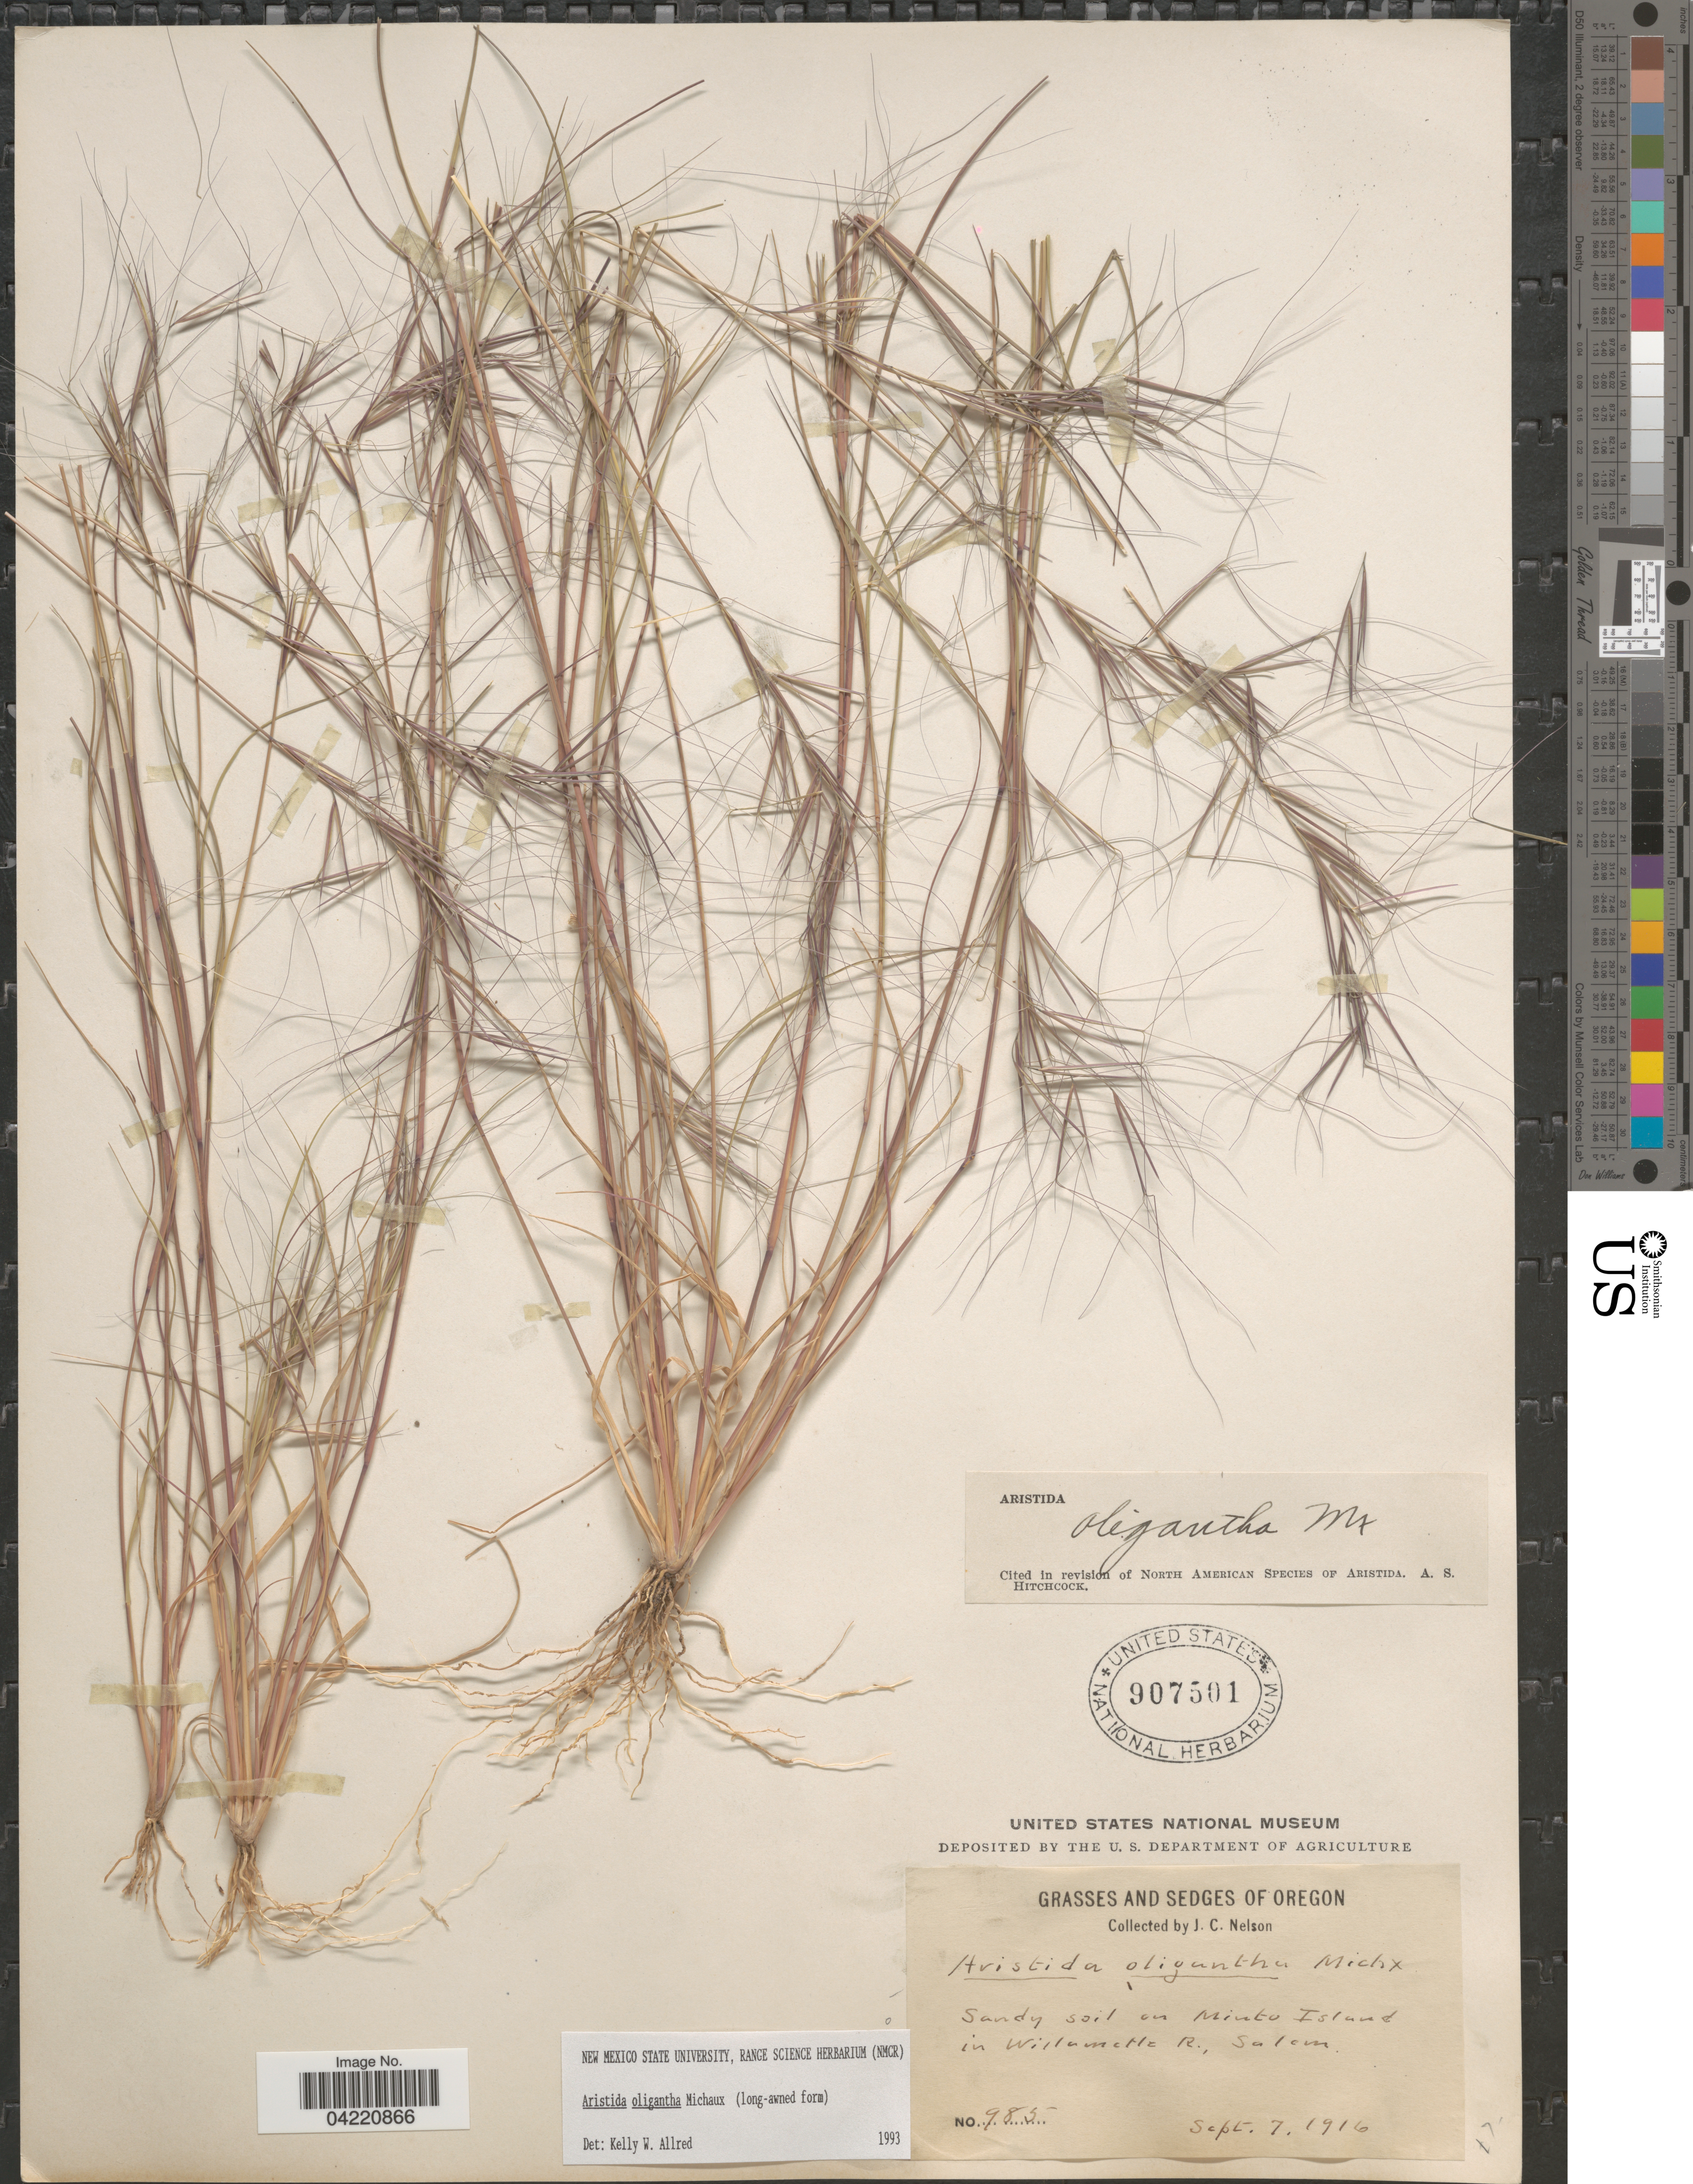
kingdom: Plantae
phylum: Tracheophyta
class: Liliopsida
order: Poales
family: Poaceae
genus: Aristida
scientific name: Aristida oligantha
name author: Michx.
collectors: J. C. Nelson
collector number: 985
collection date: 1916-09-07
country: United States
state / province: Oregon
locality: Sandy soil on Minto Island in Willamette R., Salem.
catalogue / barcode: US 907501